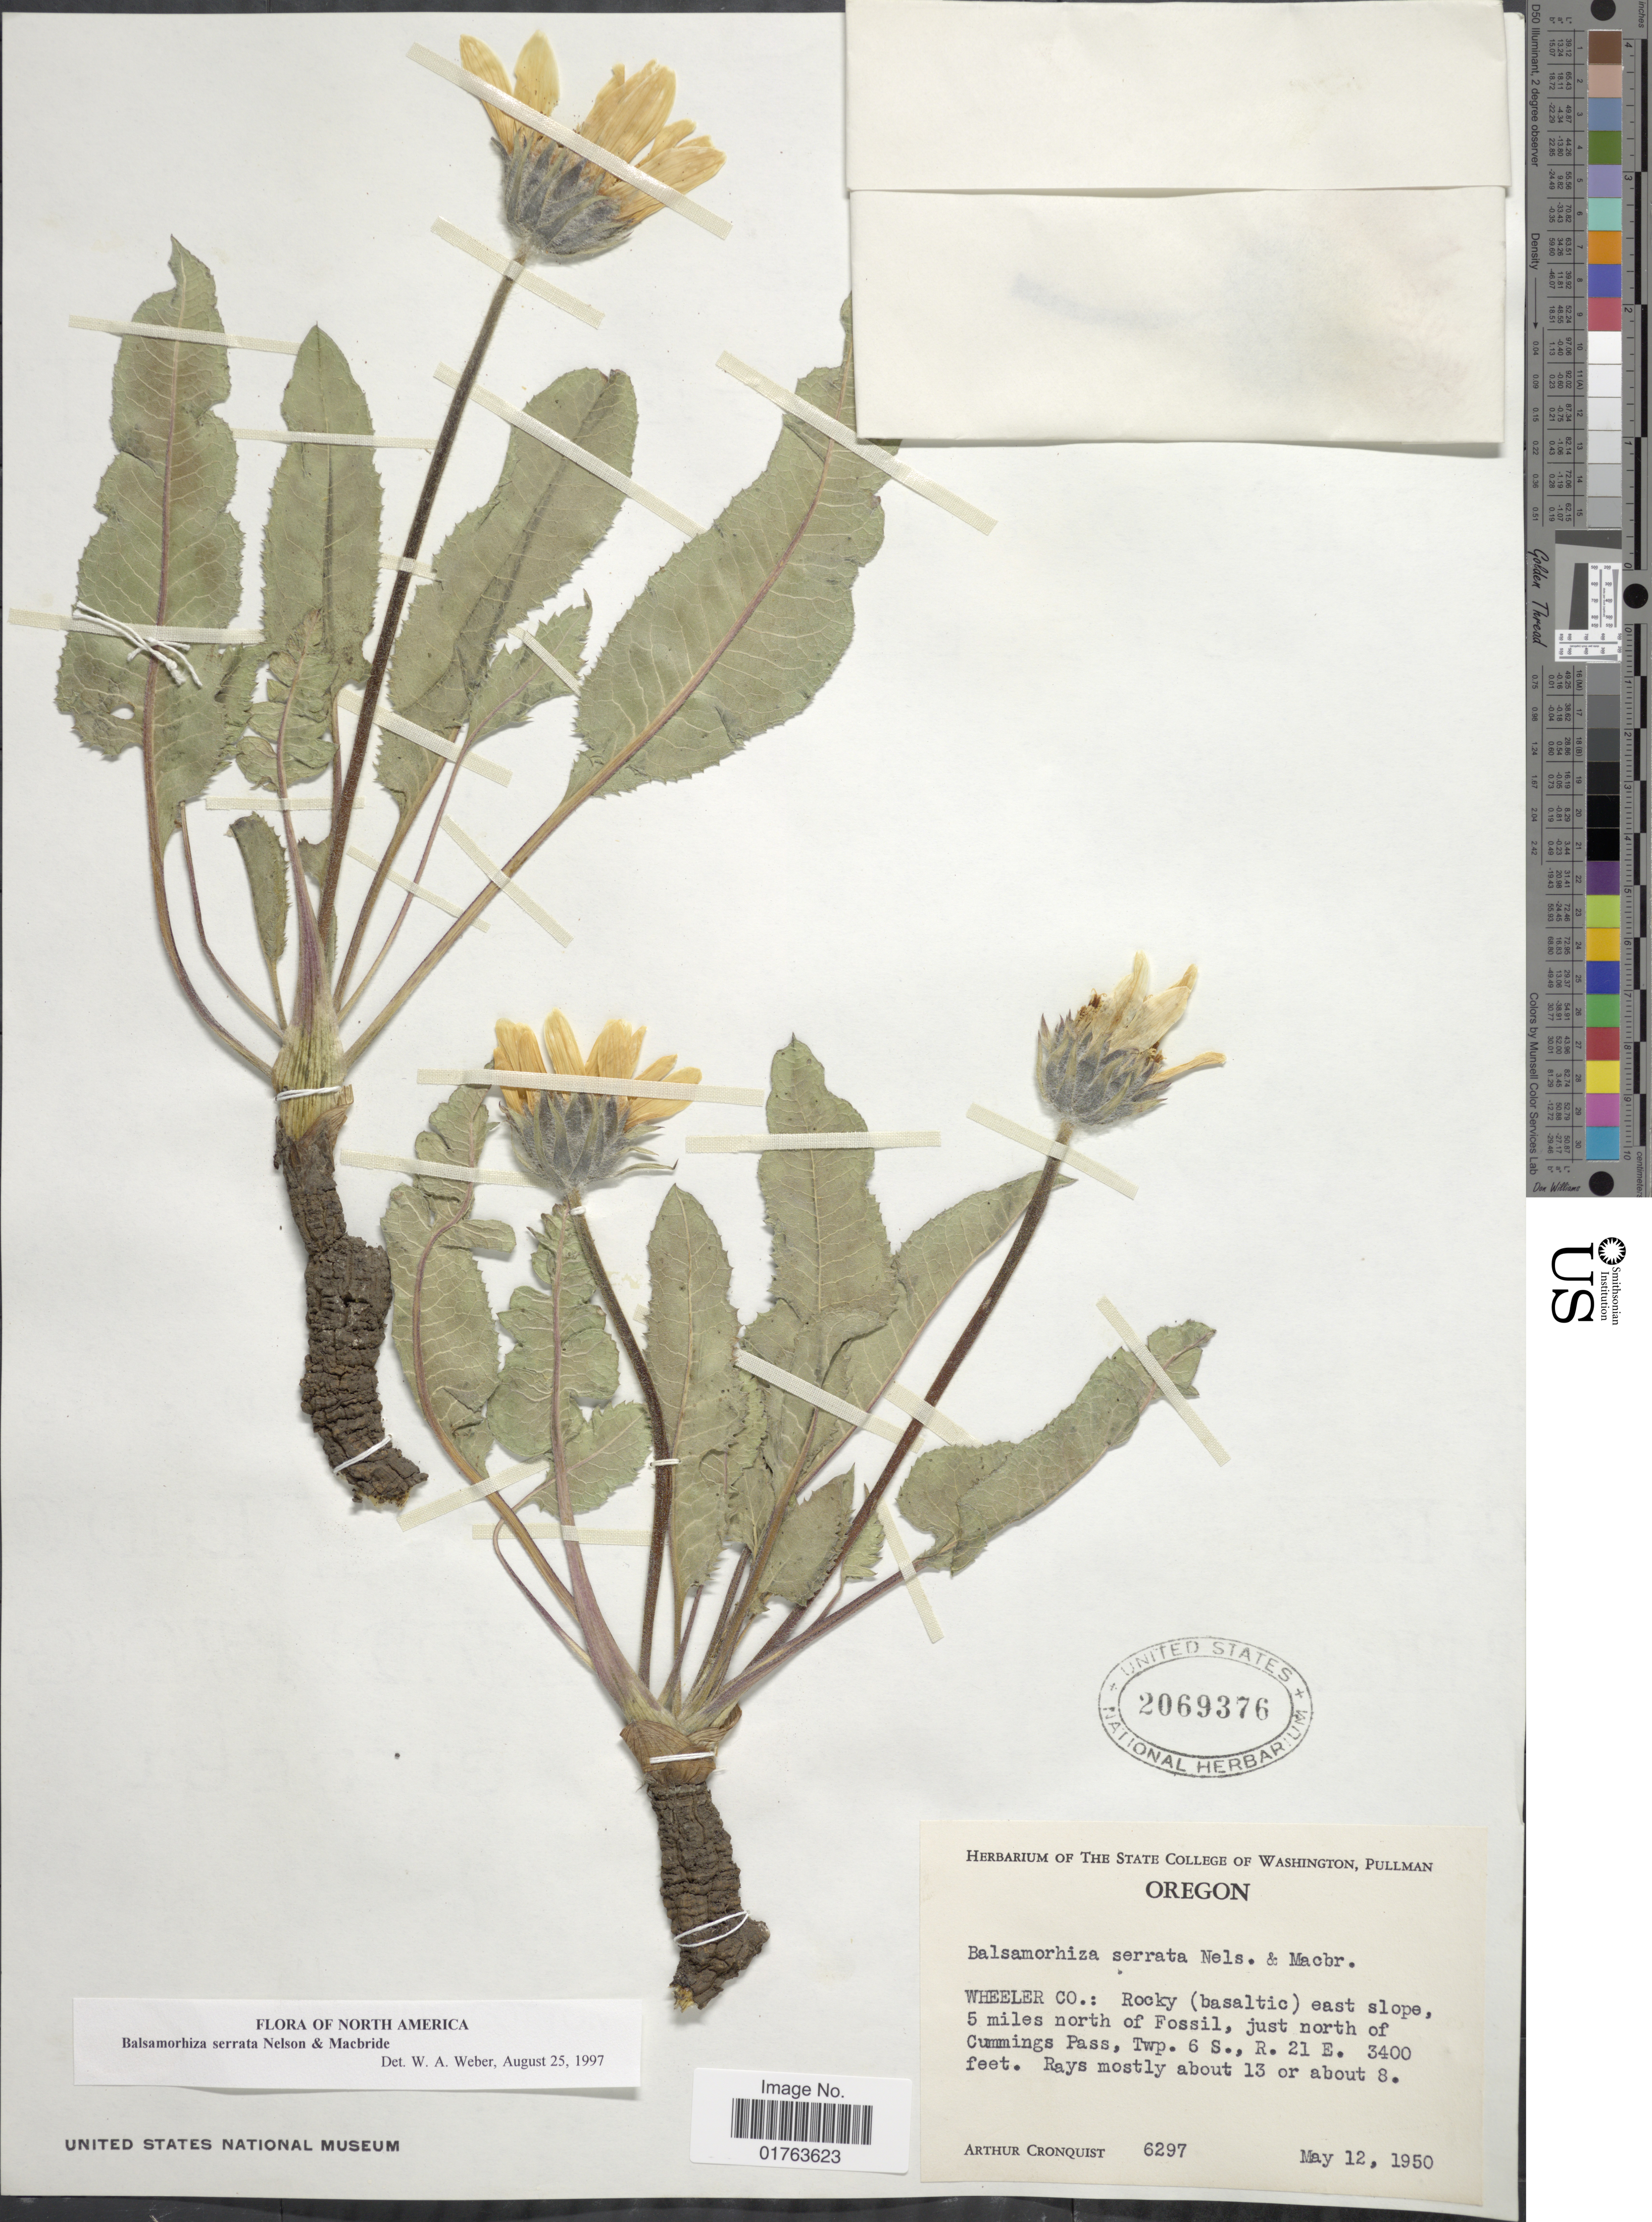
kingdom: Plantae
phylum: Tracheophyta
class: Magnoliopsida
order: Asterales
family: Asteraceae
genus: Balsamorhiza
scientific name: Balsamorhiza serrata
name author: A. Nelson & J.F. Macbr.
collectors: A. J. Cronquist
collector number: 6297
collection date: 1950-05-12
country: United States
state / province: Oregon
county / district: Wheeler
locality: Wheeler Co.: Rocky (basaltic) east slope, 5 miles north of Fossil, just north of Cummings Pass, Twp. 6 S., R. 21 E.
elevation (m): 1036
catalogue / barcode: US 2069376